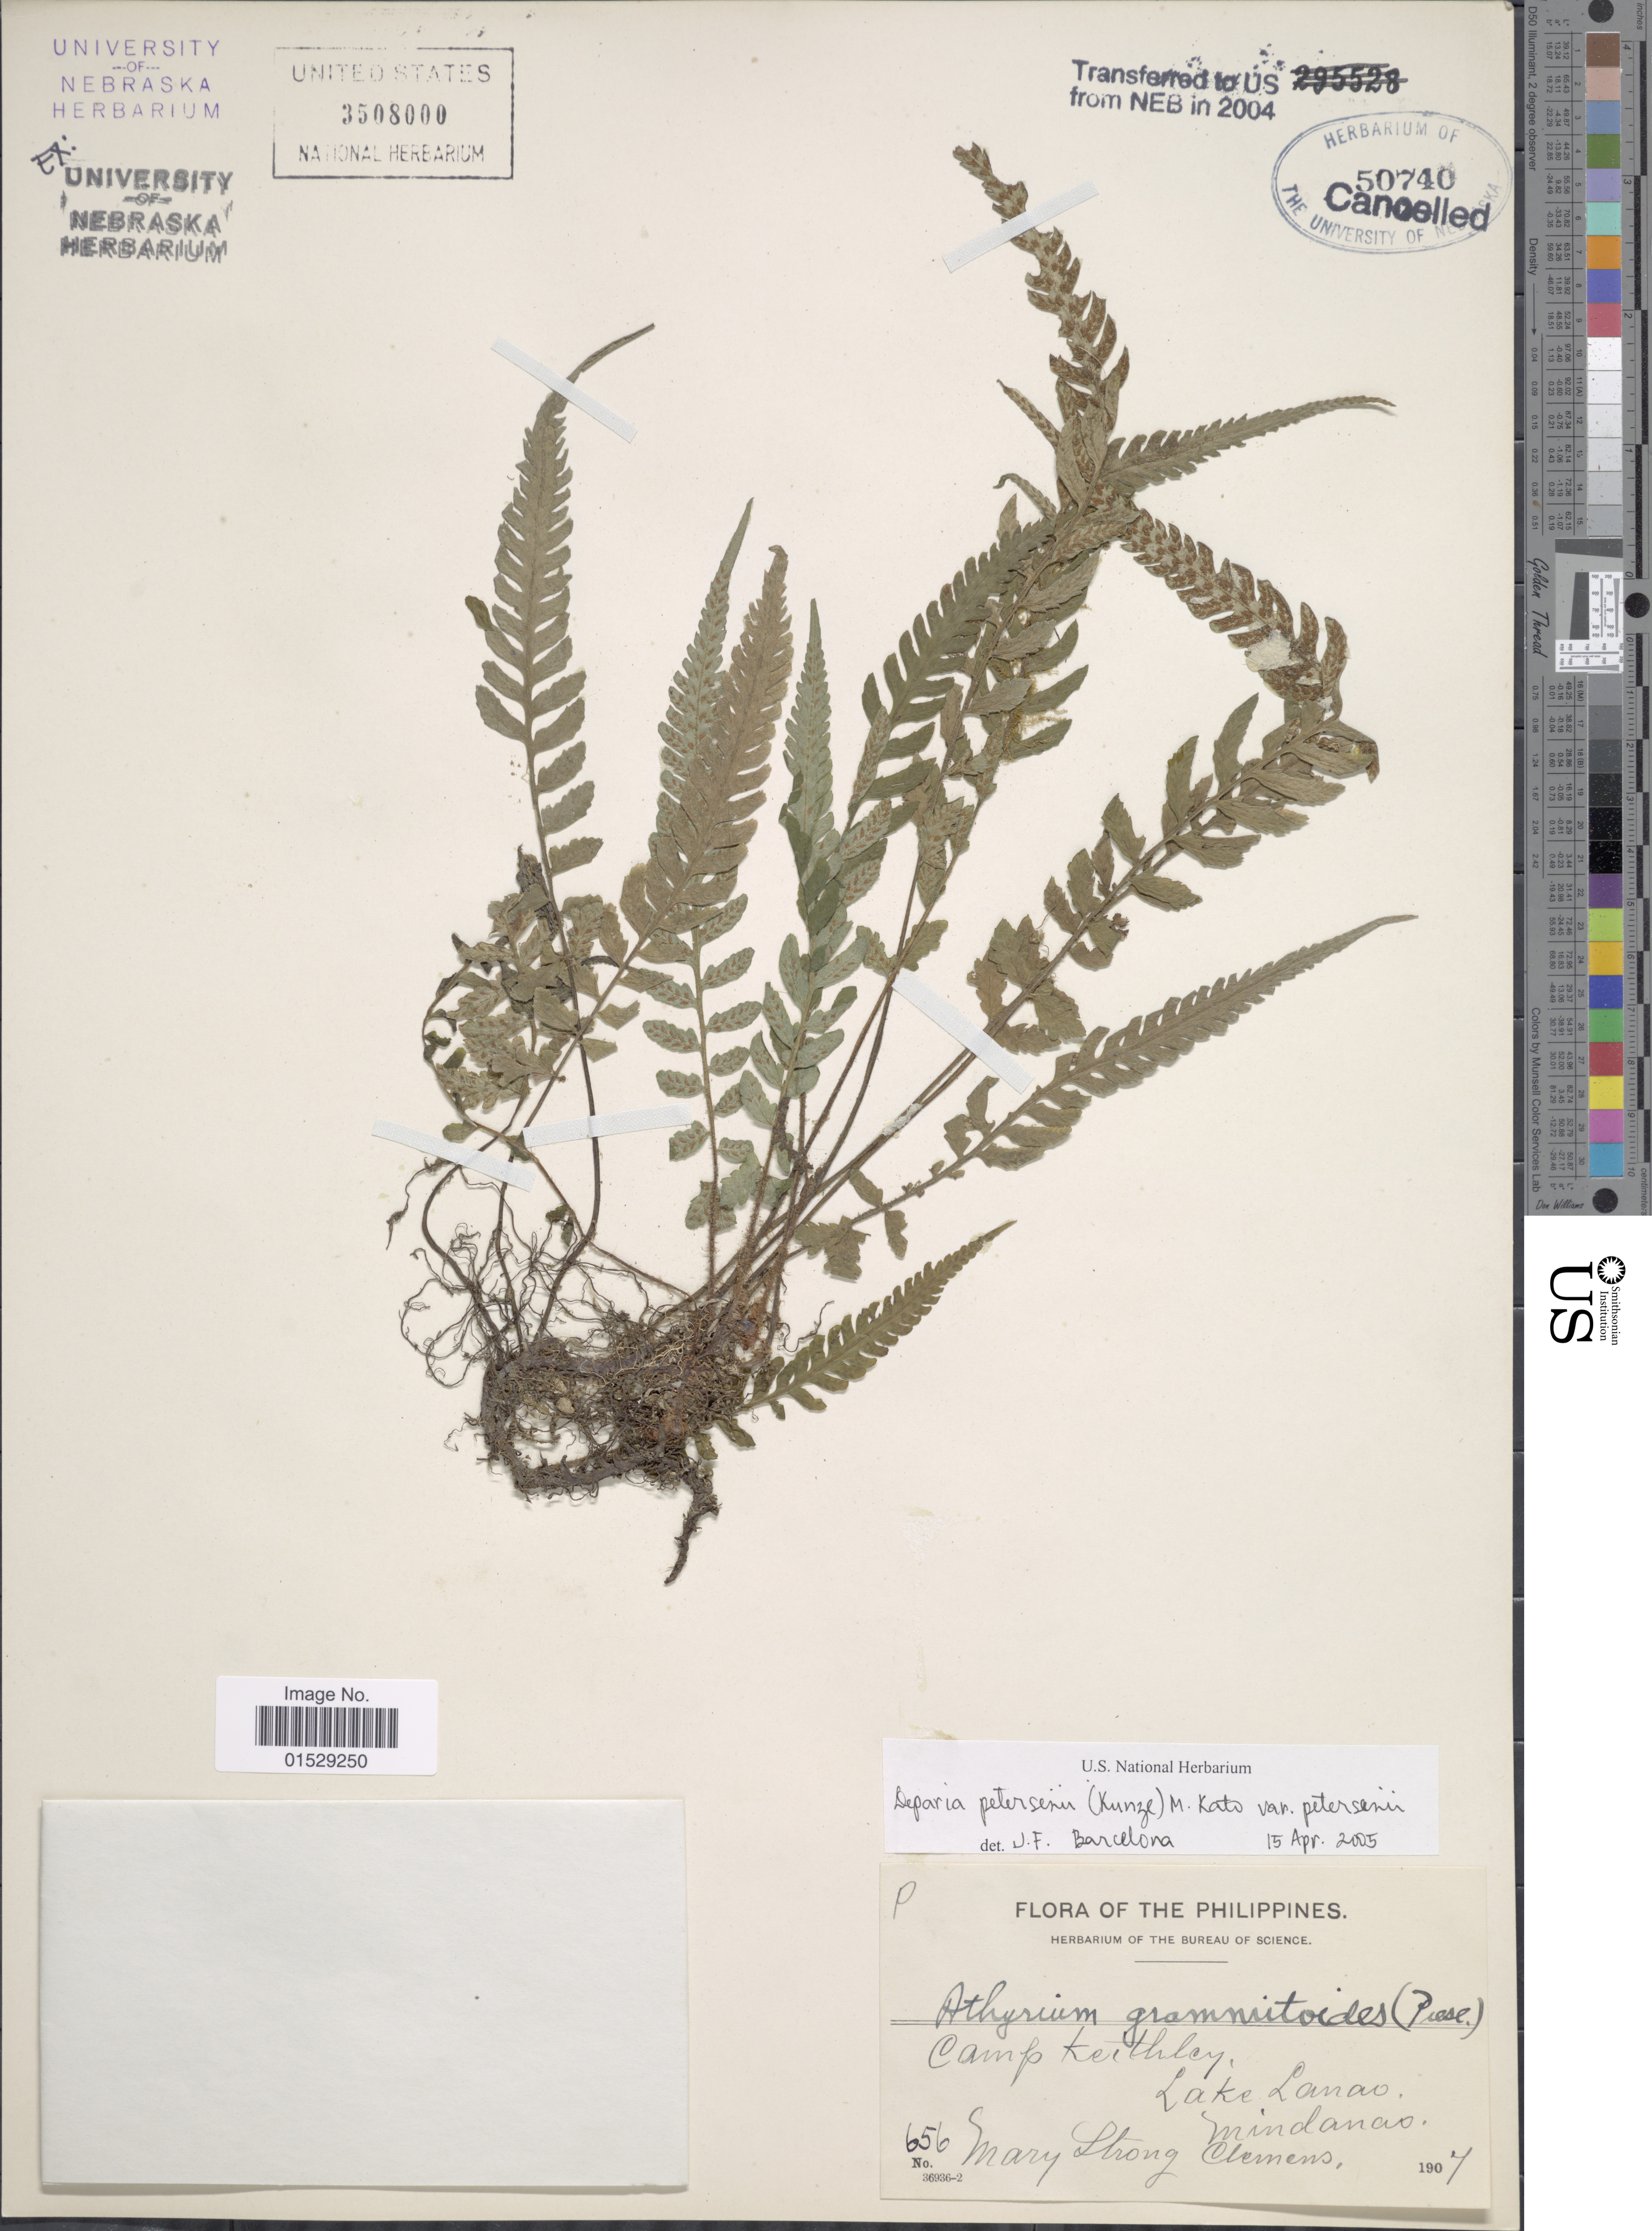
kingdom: Plantae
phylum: Tracheophyta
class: Polypodiopsida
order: Polypodiales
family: Athyriaceae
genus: Deparia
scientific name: Deparia petersenii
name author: (Kunze) M. Kato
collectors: M. S. Clemens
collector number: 656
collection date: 1907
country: Philippines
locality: Camp Keithley, Lake Lanao, Mindanao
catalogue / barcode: US 3508000